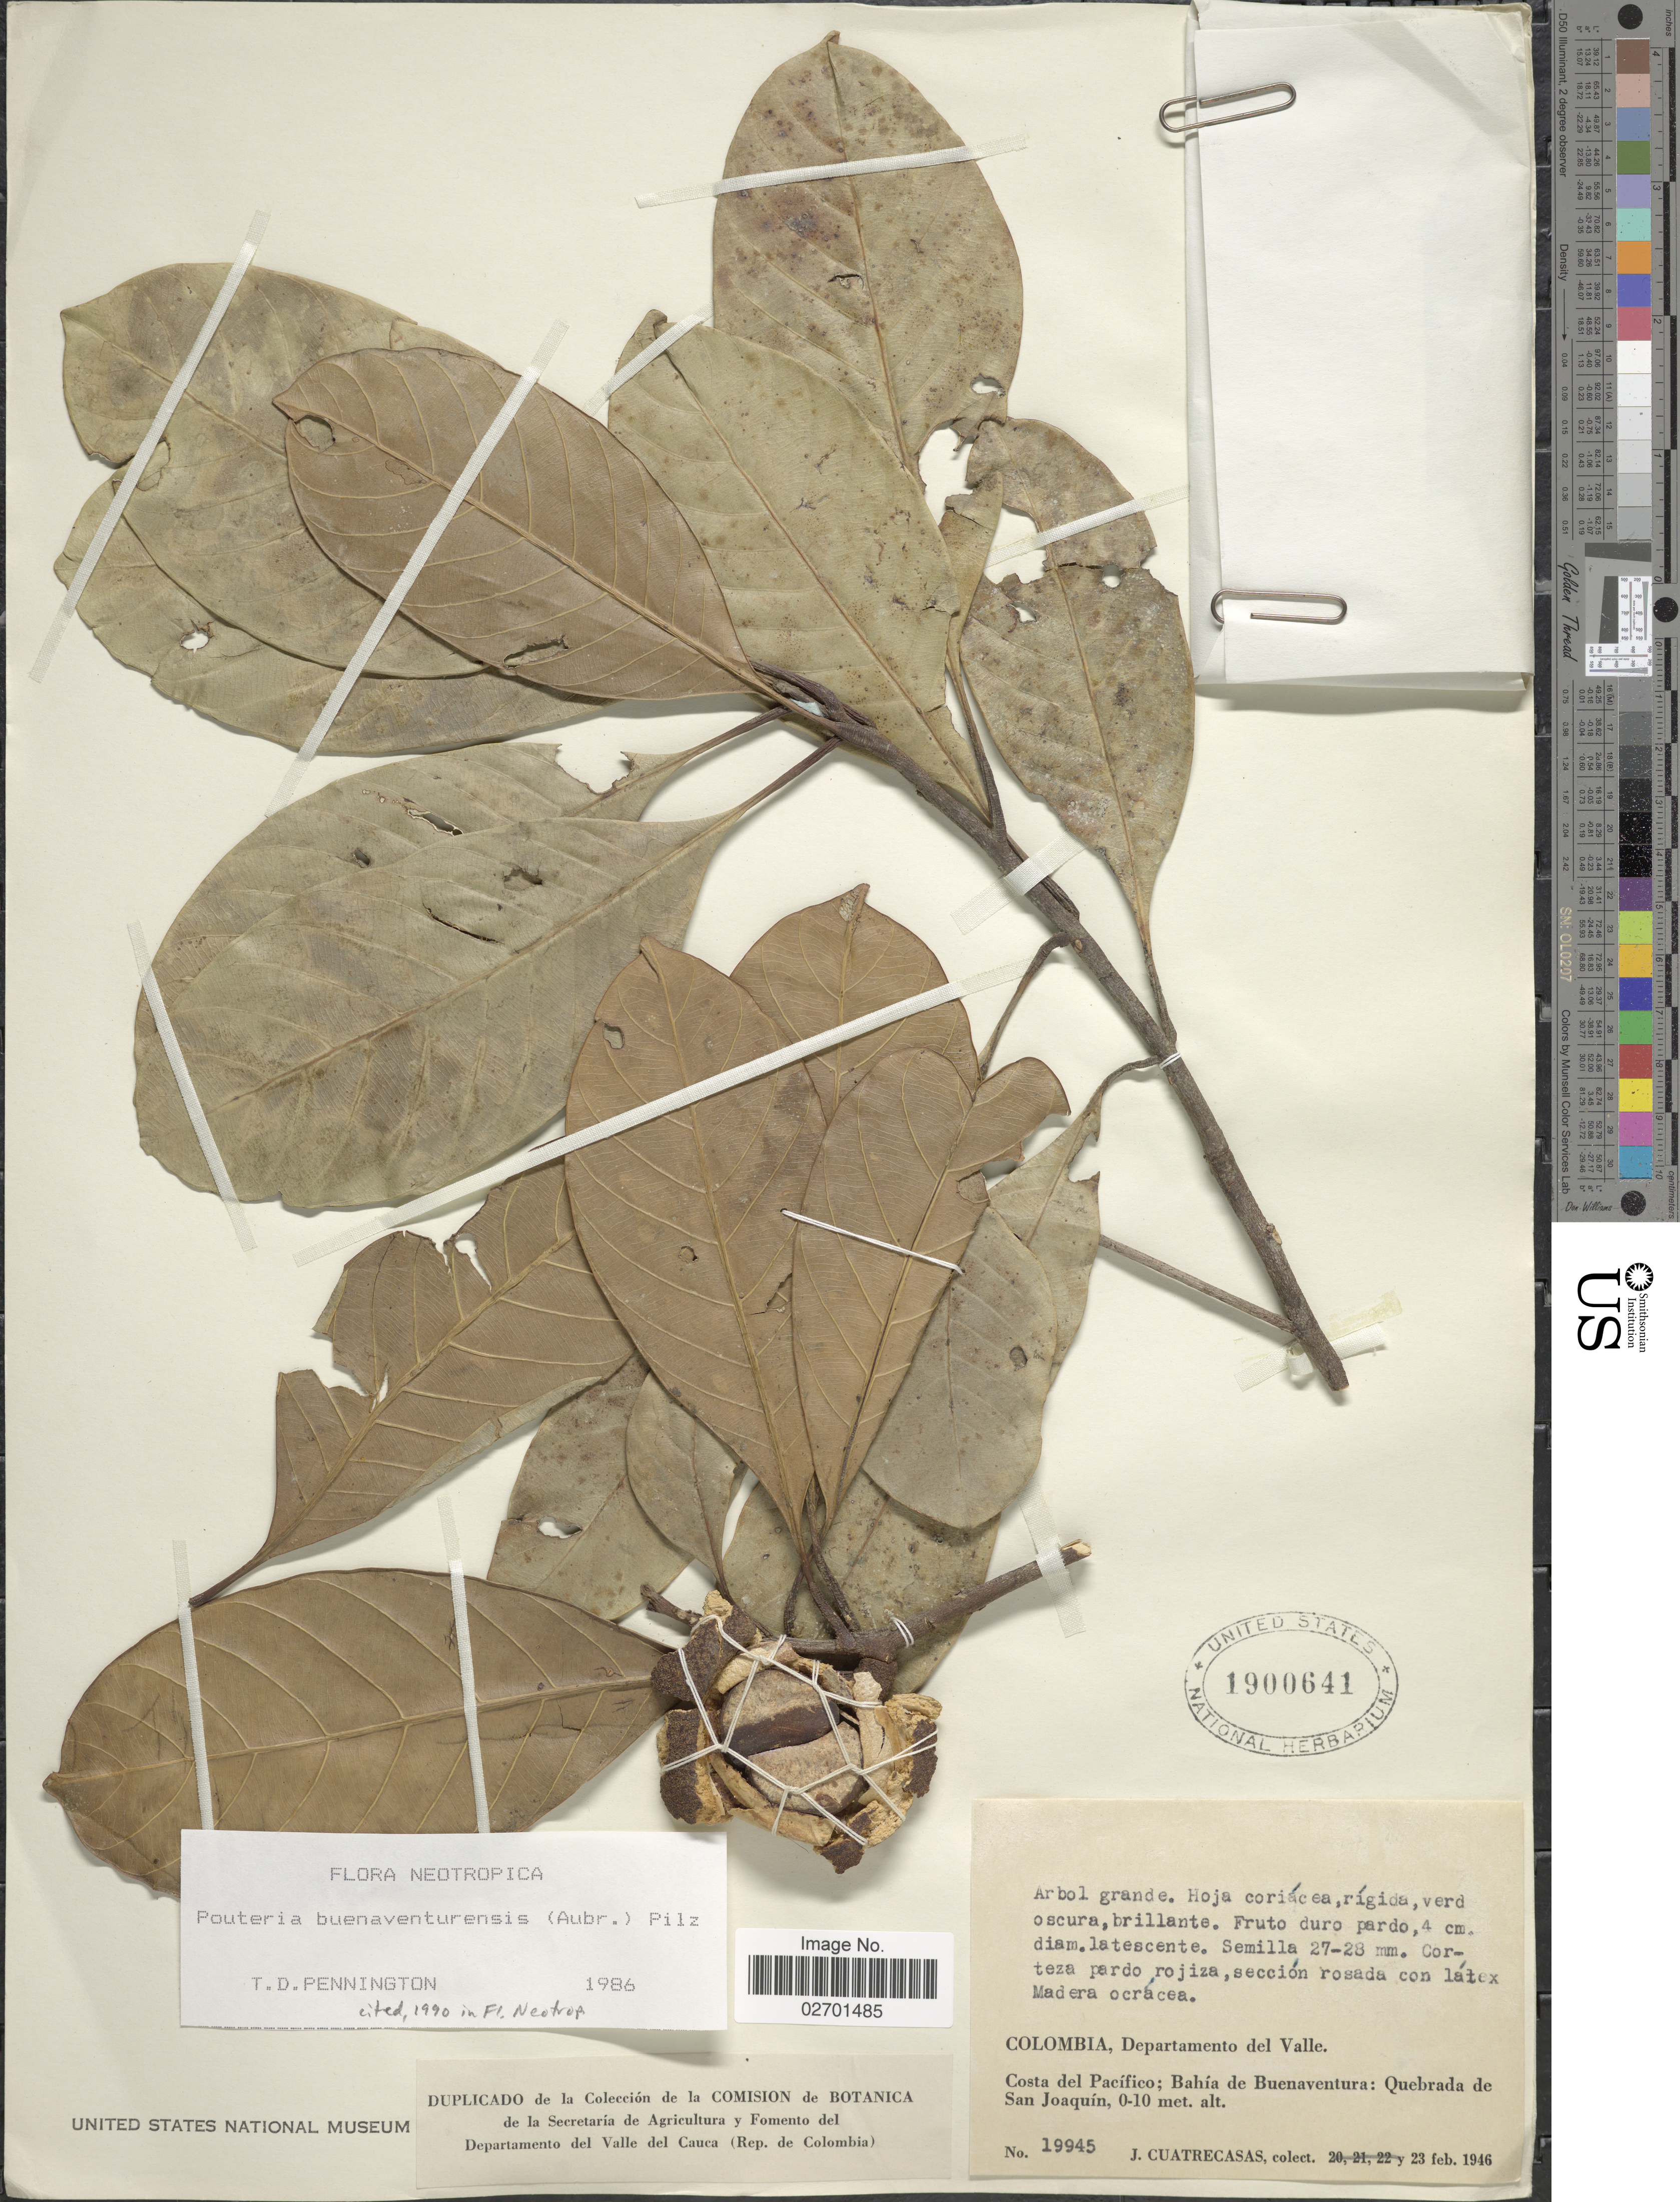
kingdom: Plantae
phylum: Tracheophyta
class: Magnoliopsida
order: Ericales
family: Sapotaceae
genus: Pouteria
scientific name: Pouteria buenaventurensis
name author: (Aubr.) Pilz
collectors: J. Cuatrecasas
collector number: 19945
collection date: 1946-02-23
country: Colombia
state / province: Valle del Cauca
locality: Departamento del Valle, Costa del Pacifico; Bahia de Buenaventura: Quebrada de San Joaquin.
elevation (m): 0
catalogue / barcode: US 1900641